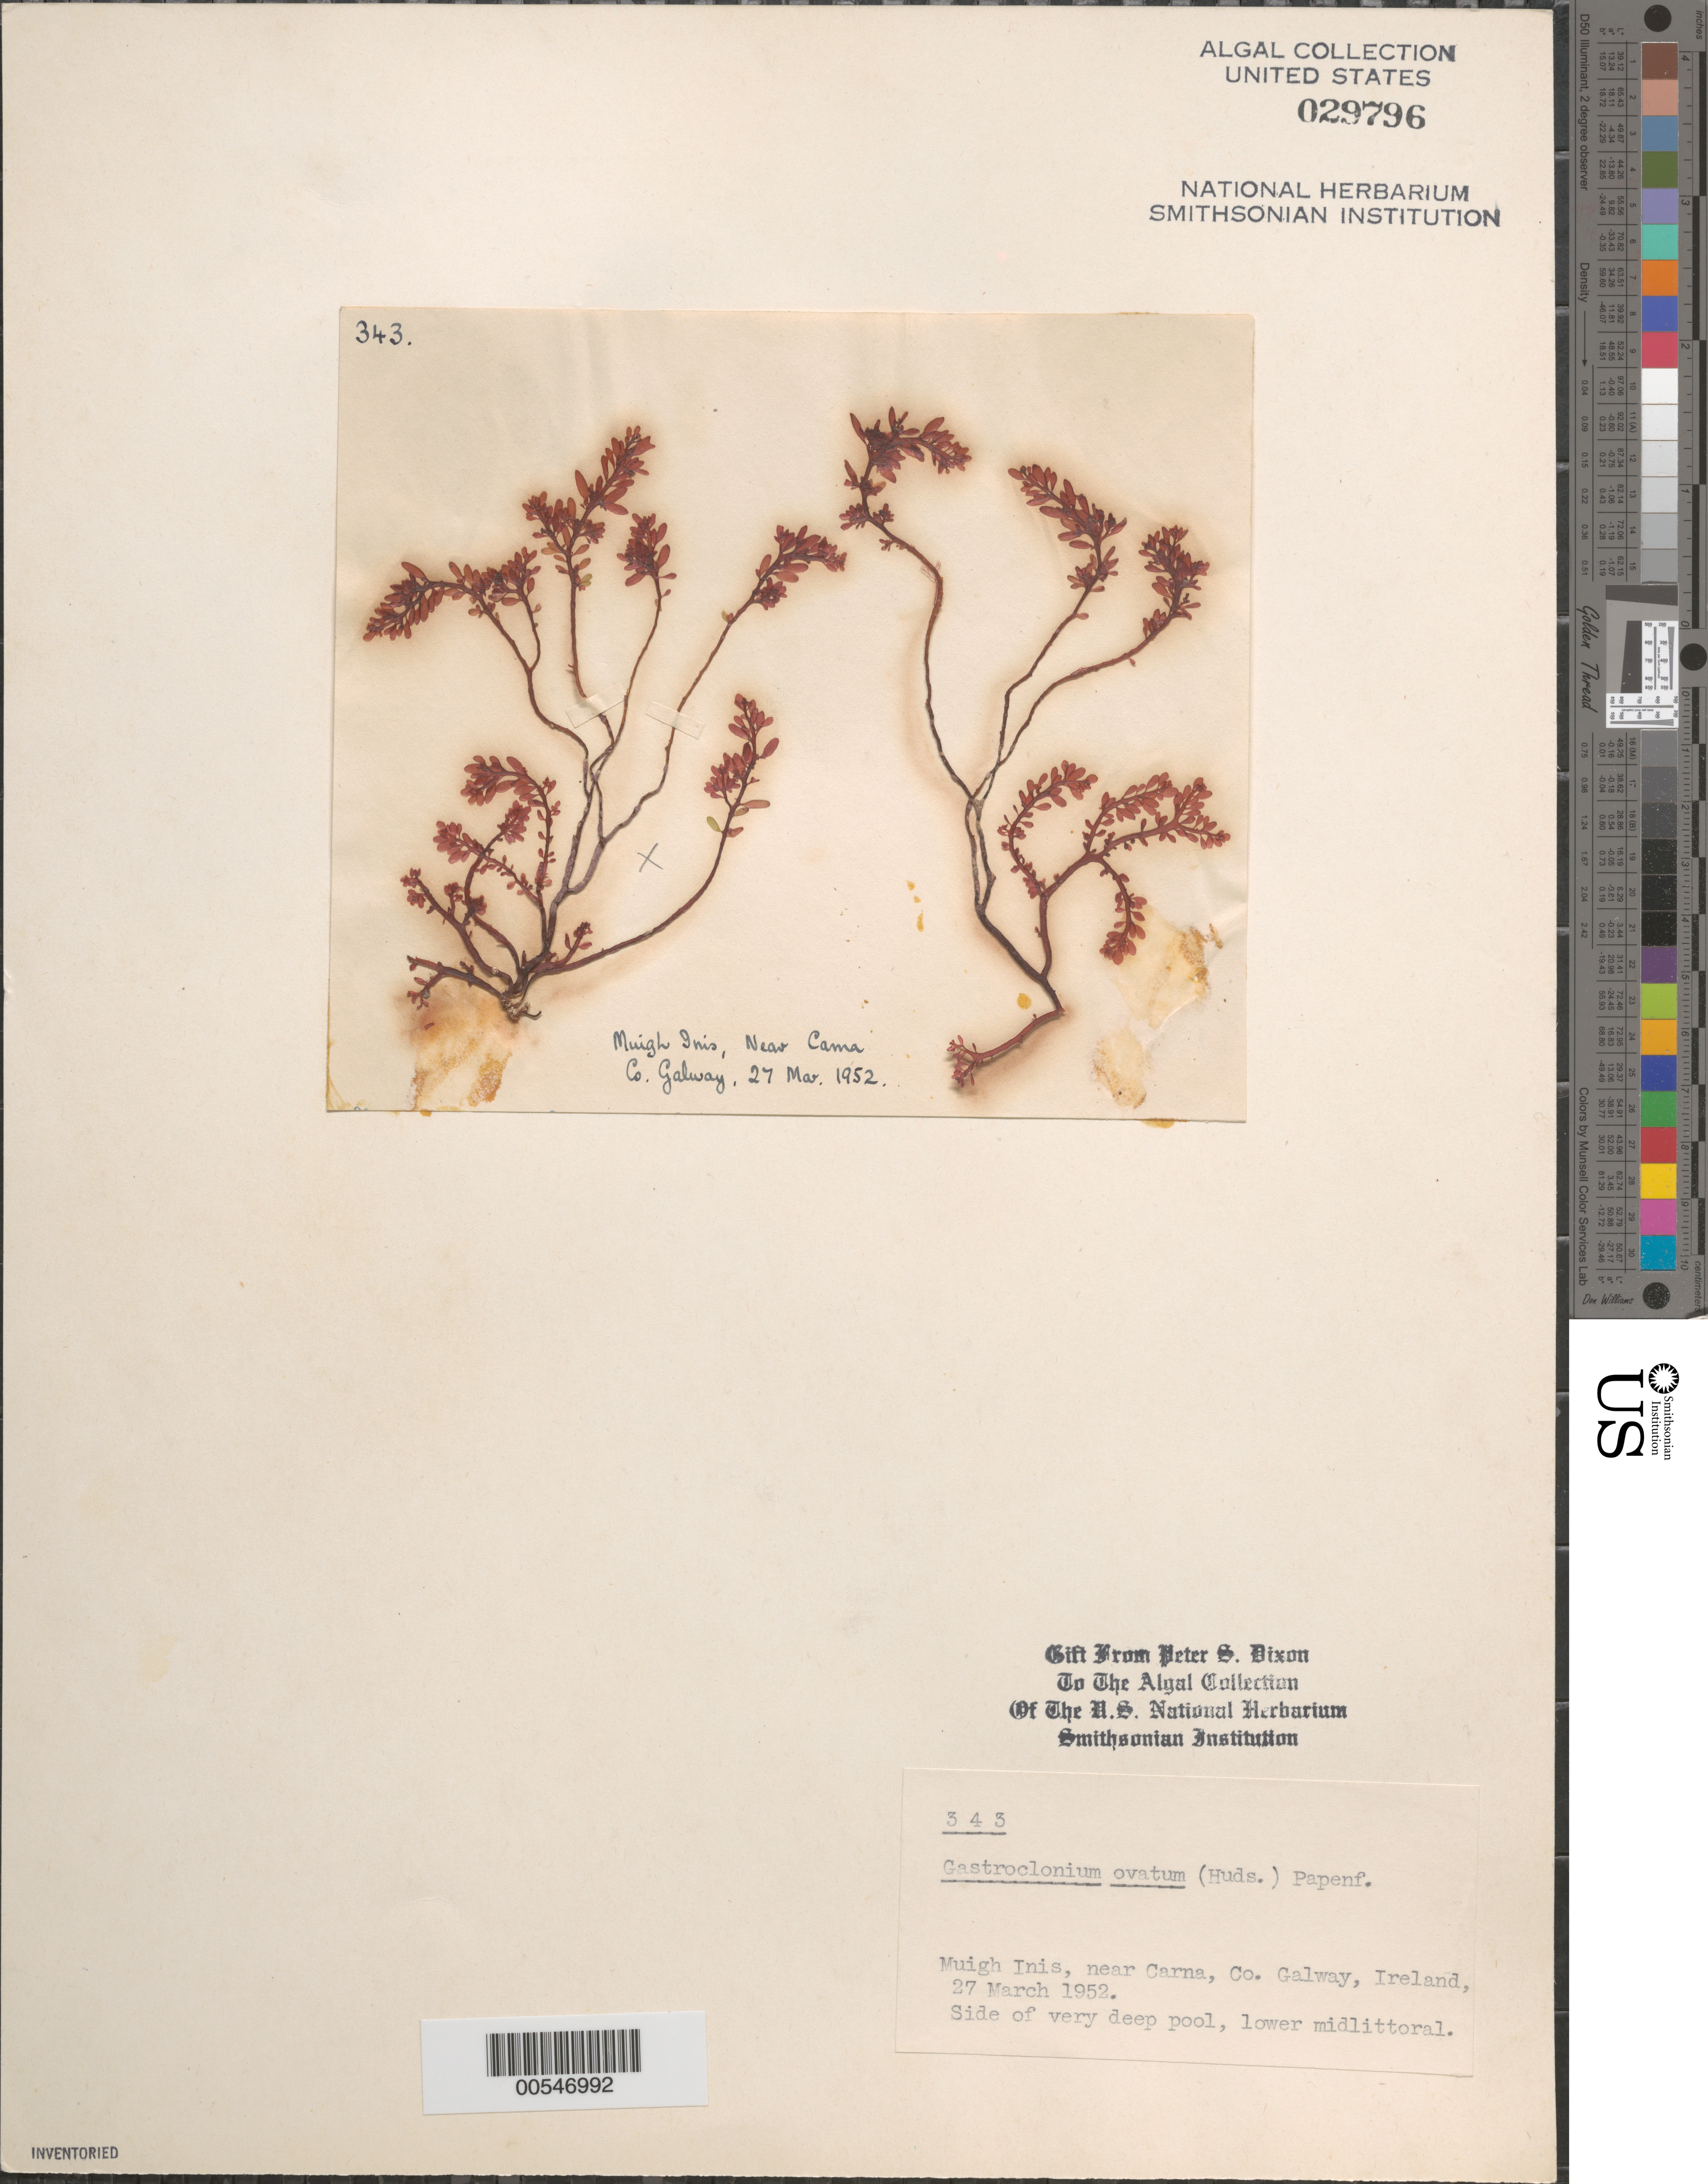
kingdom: Plantae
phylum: Rhodophyta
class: Florideophyceae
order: Rhodymeniales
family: Champiaceae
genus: Gastroclonium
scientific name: Gastroclonium ovatum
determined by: Dixon, P. S.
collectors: P. S. Dixon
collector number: PSD 343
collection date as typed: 27 Mar 1952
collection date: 1952-03-27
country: Ireland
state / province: Connaught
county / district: Galway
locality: Muigh Inis, near Carna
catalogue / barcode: US 29796